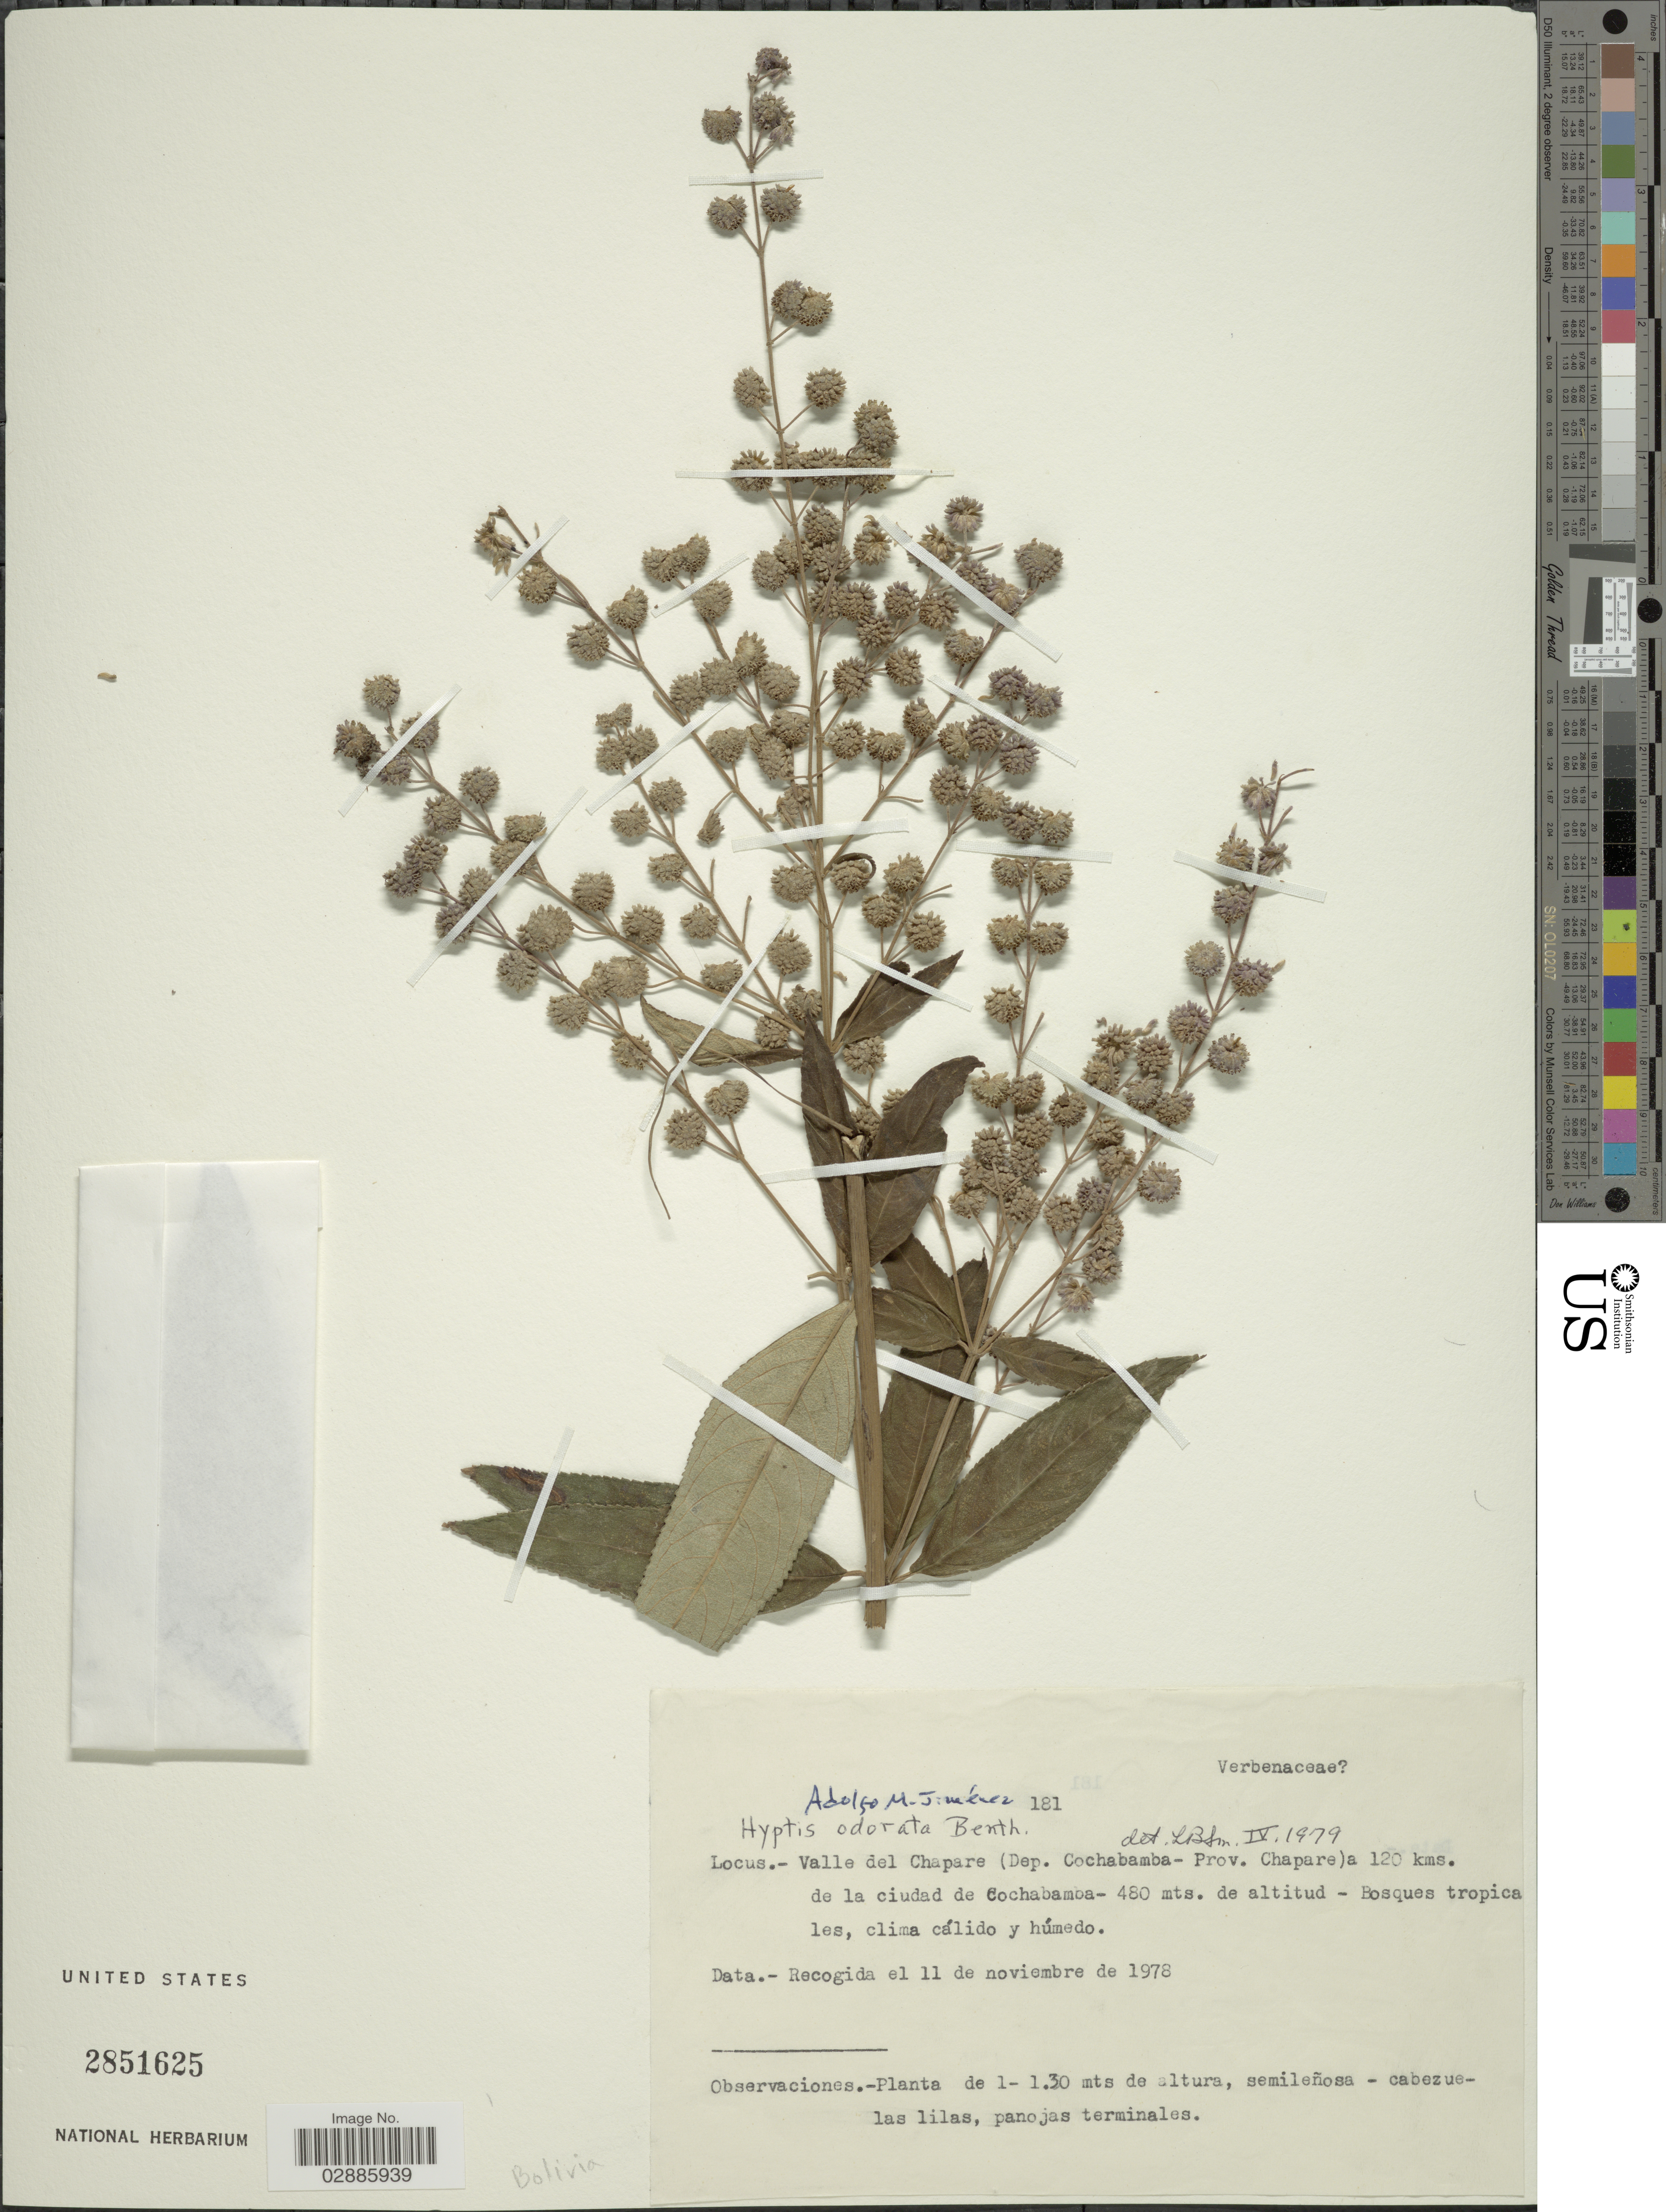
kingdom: Plantae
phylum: Tracheophyta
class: Magnoliopsida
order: Lamiales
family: Lamiaceae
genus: Hyptis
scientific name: Hyptis odorata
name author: Benth.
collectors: A. Jiménez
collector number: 181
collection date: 1978-11-11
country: Bolivia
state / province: Cochabamba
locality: Valle del Chapare (Dep. Cochabamba - Prov. Chapara) a 120 kms. de la ciudad de Cochabamba.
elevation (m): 480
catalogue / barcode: US 2851625